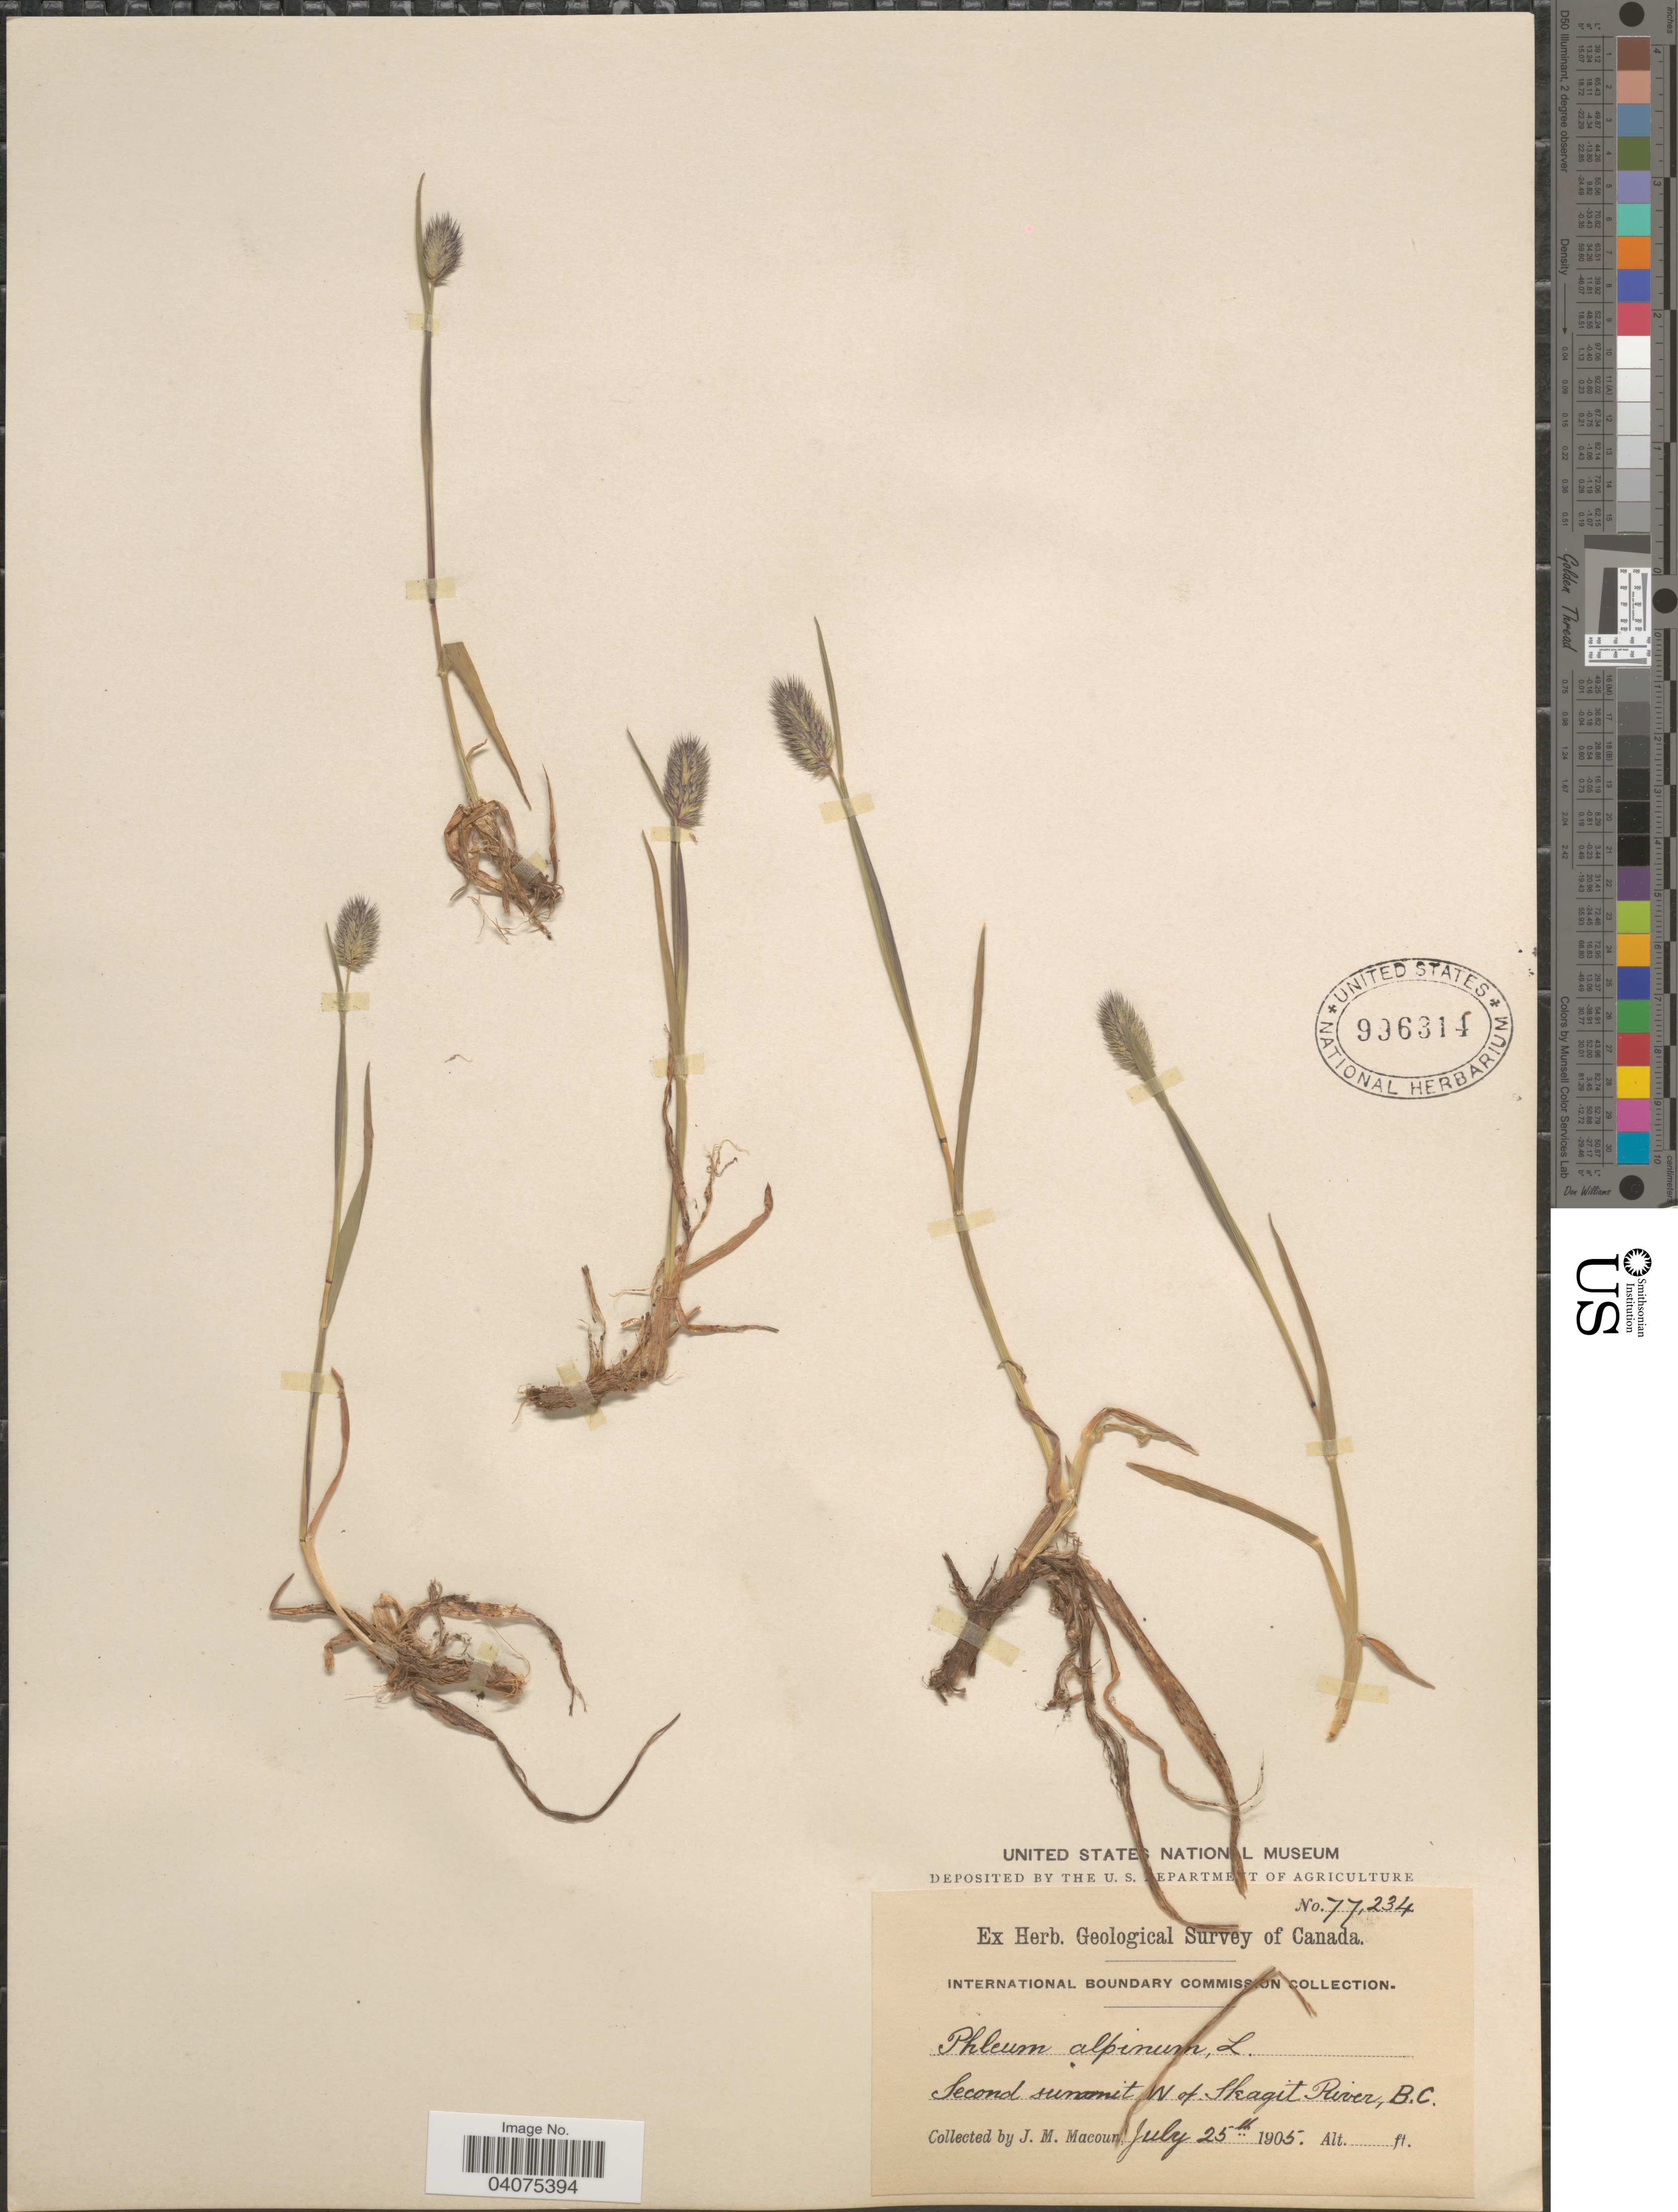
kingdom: Plantae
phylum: Tracheophyta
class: Liliopsida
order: Poales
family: Poaceae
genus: Phleum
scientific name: Phleum alpinum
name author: L.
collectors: J. M. Macoun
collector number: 77234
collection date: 1905-07-25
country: Canada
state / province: British Columbia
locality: Ex Herb. Geological Survey of Canada. Second summit W. of Skagit River.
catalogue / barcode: US 996314